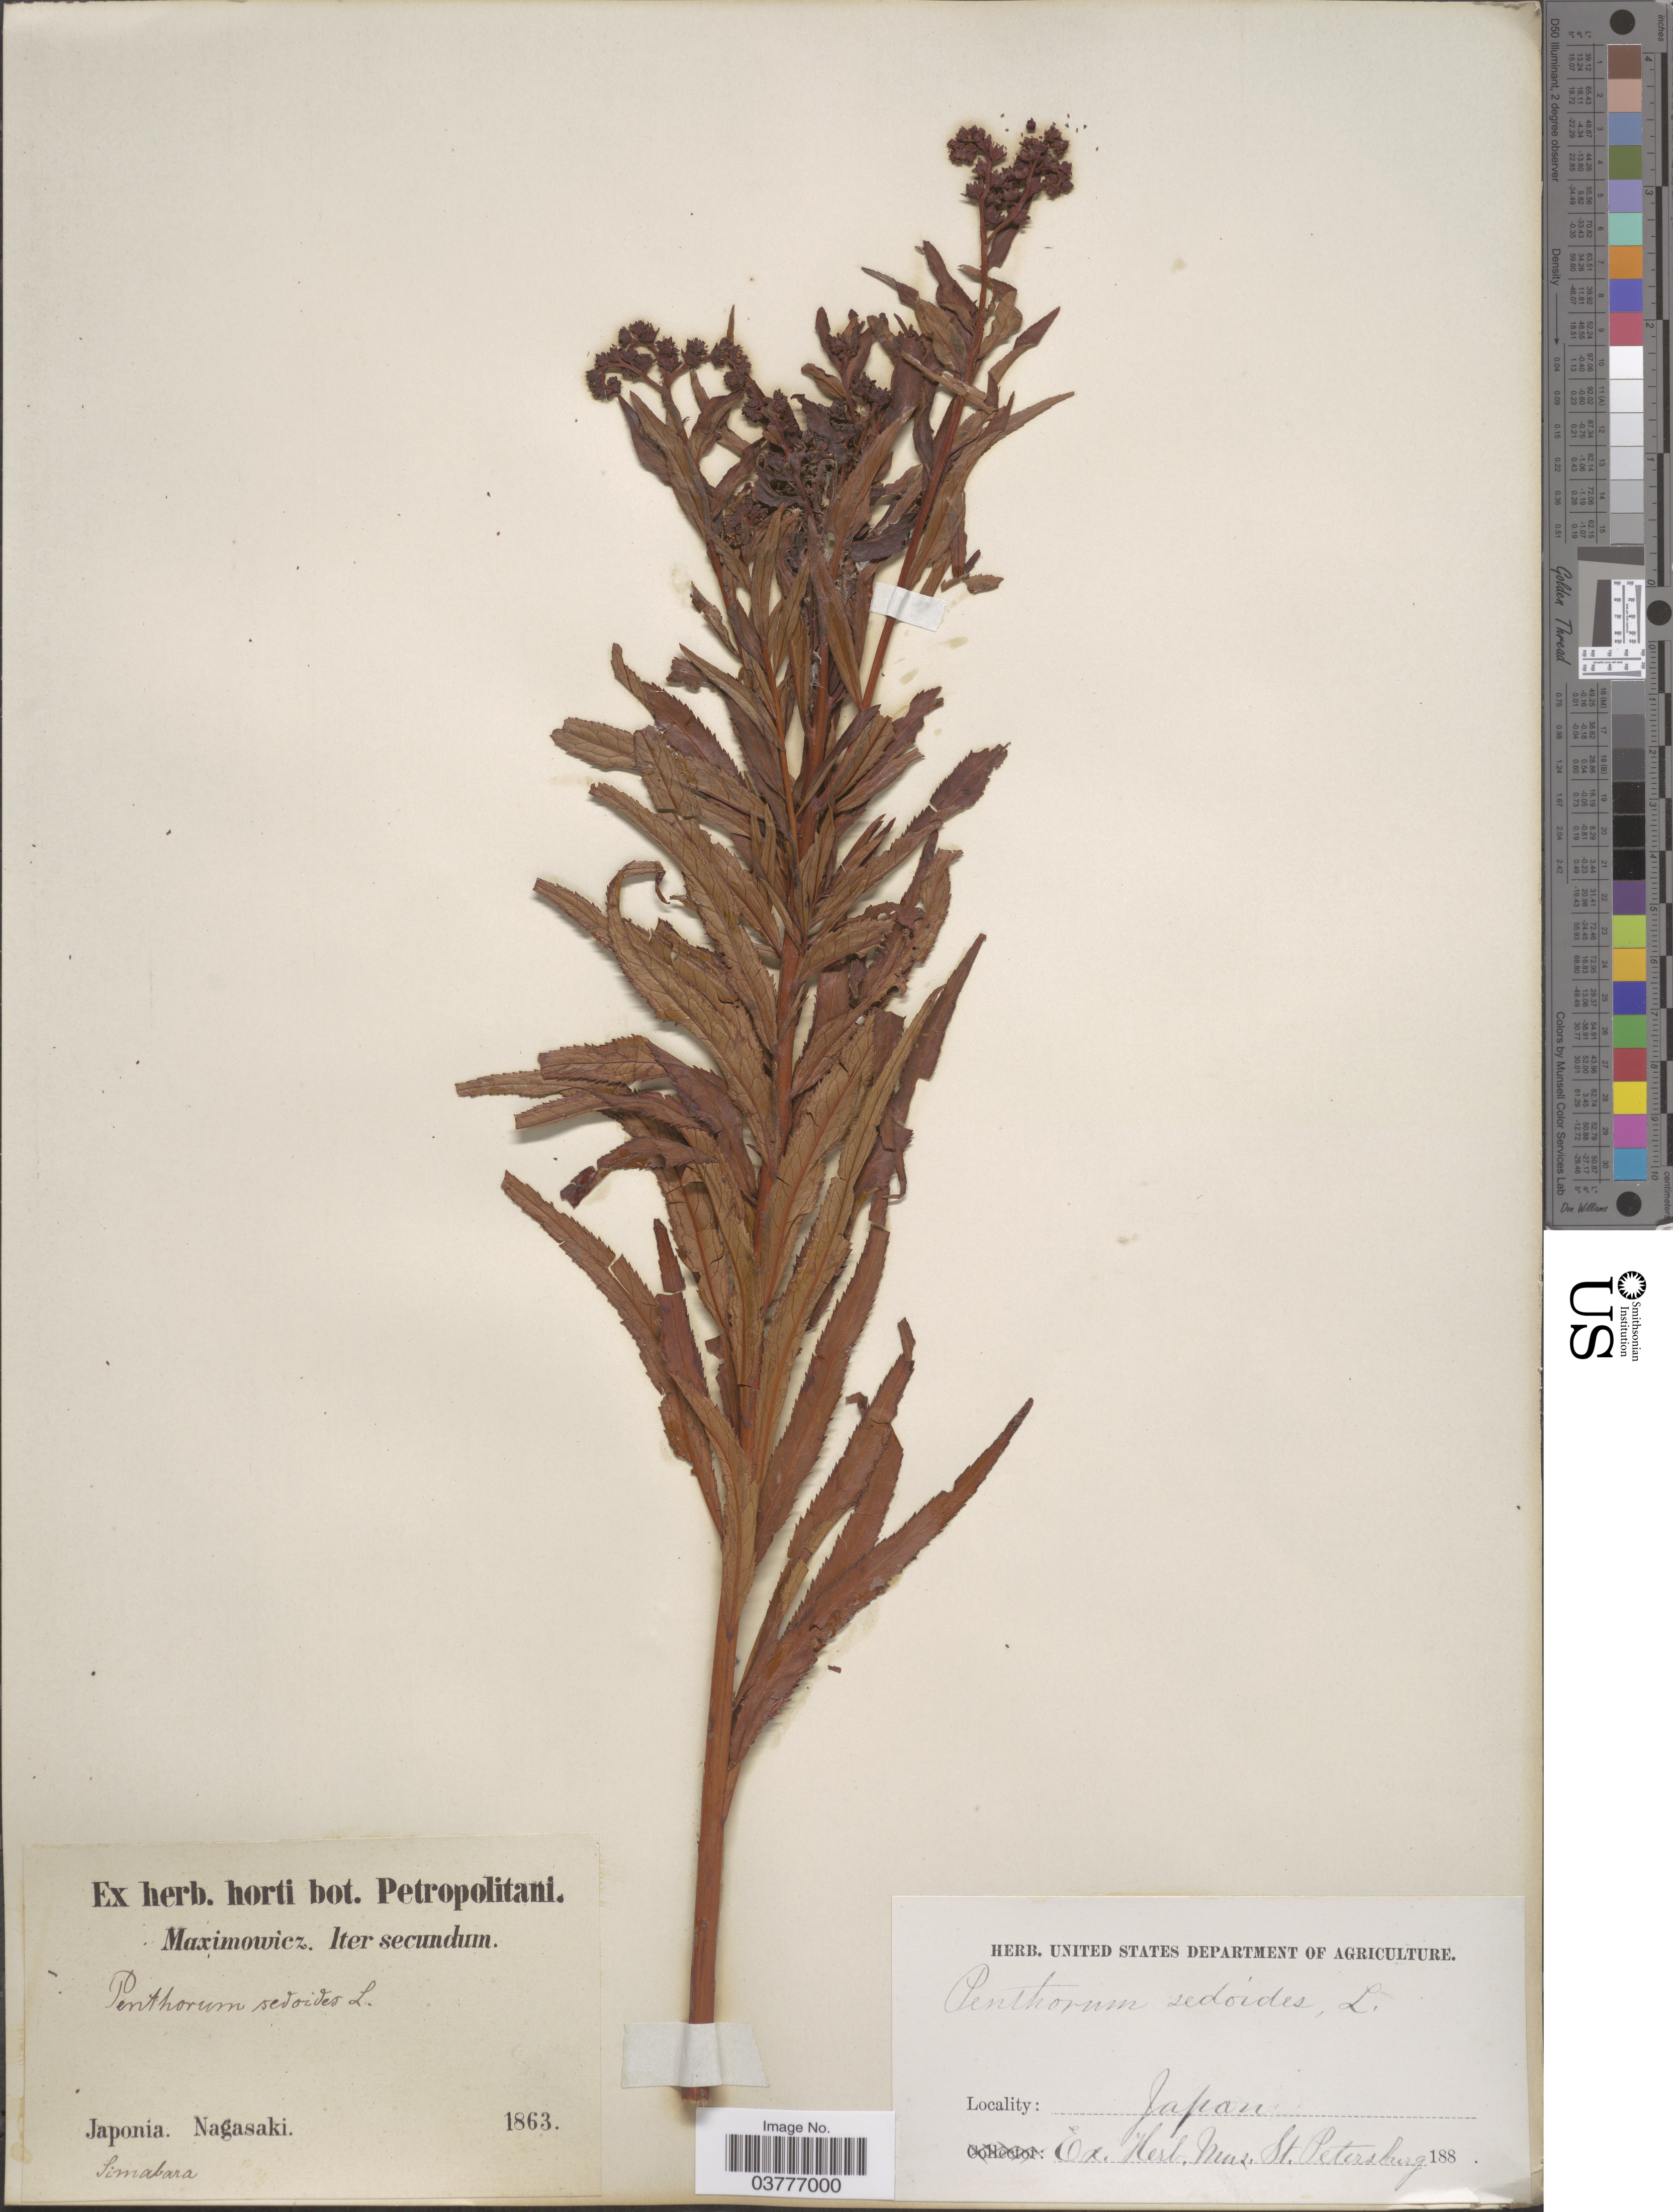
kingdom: Plantae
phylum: Tracheophyta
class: Magnoliopsida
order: Saxifragales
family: Penthoraceae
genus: Penthorum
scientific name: Penthorum sedoides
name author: L.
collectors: Maximowicz, --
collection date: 1863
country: Japan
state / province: Nagasaki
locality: Japonia. Simabara.